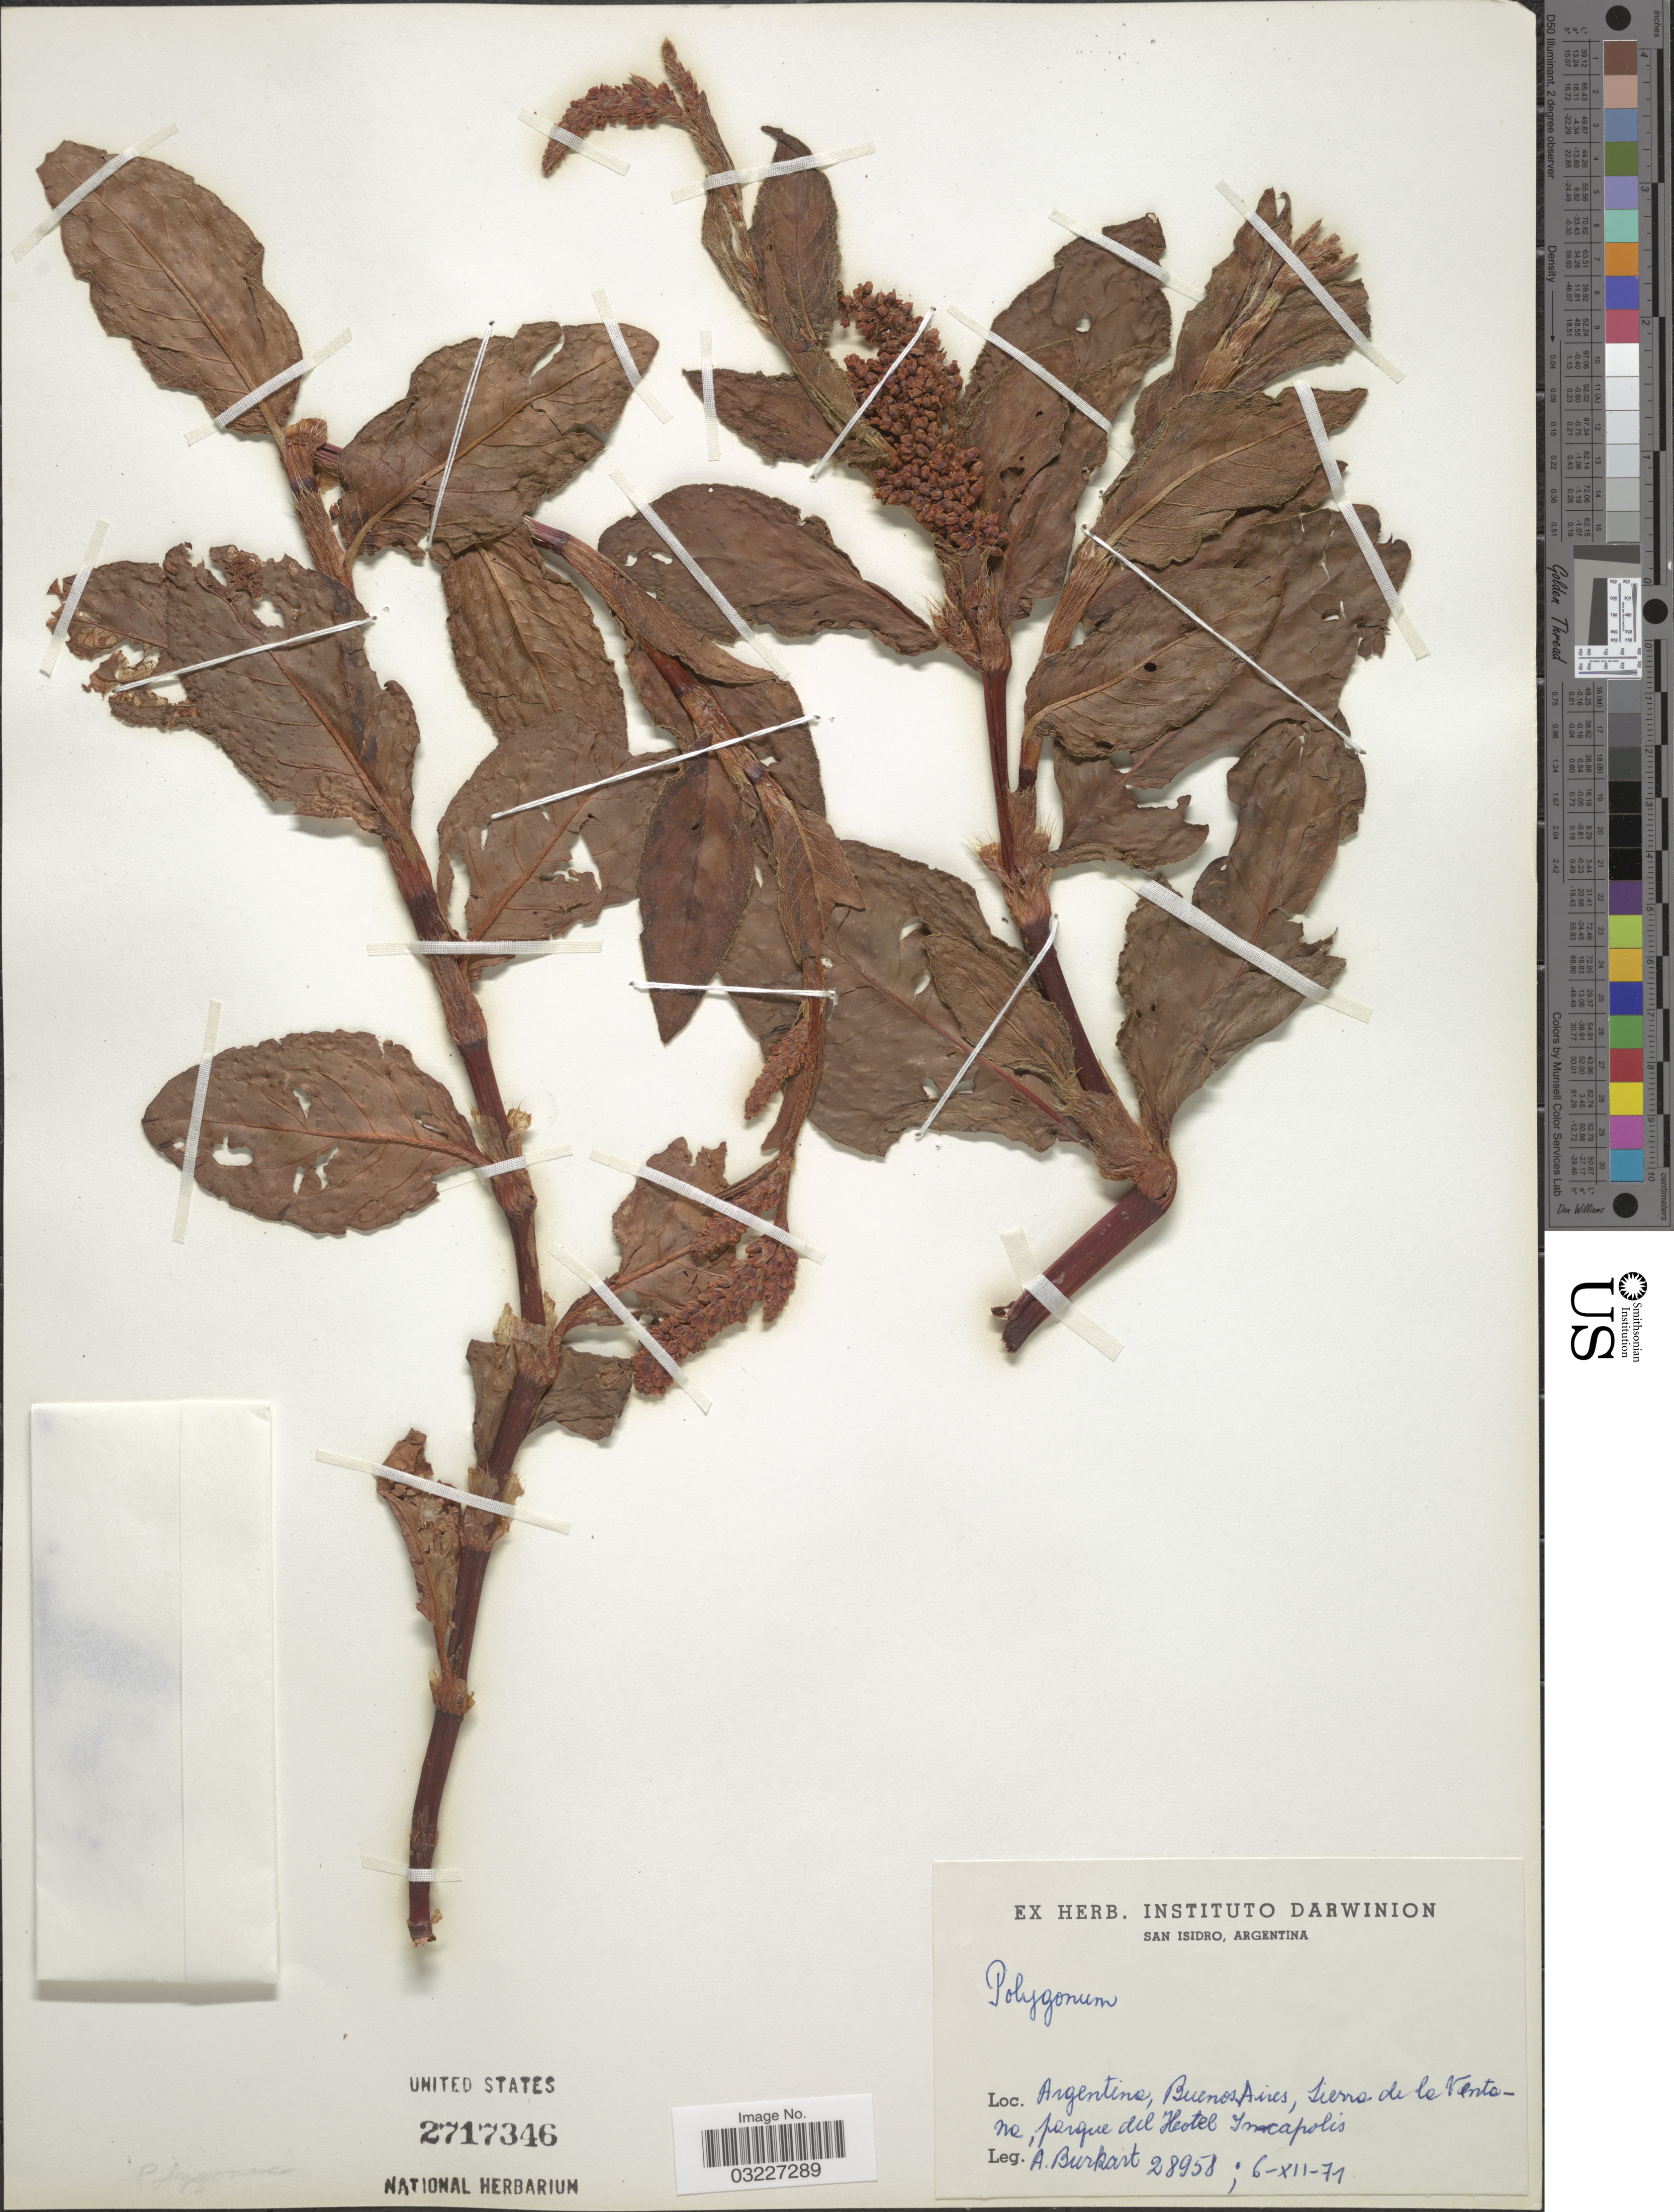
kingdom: Plantae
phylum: Tracheophyta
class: Magnoliopsida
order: Caryophyllales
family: Polygonaceae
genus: Polygonum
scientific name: Polygonum sp.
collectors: A. E. Burkart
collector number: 28958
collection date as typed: Transcribed d/m/y: 6/12/71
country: Argentina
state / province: Buenos Aires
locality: Sierra de le Ventana, parque del Hotel Ymcapolis.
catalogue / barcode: US 2717346